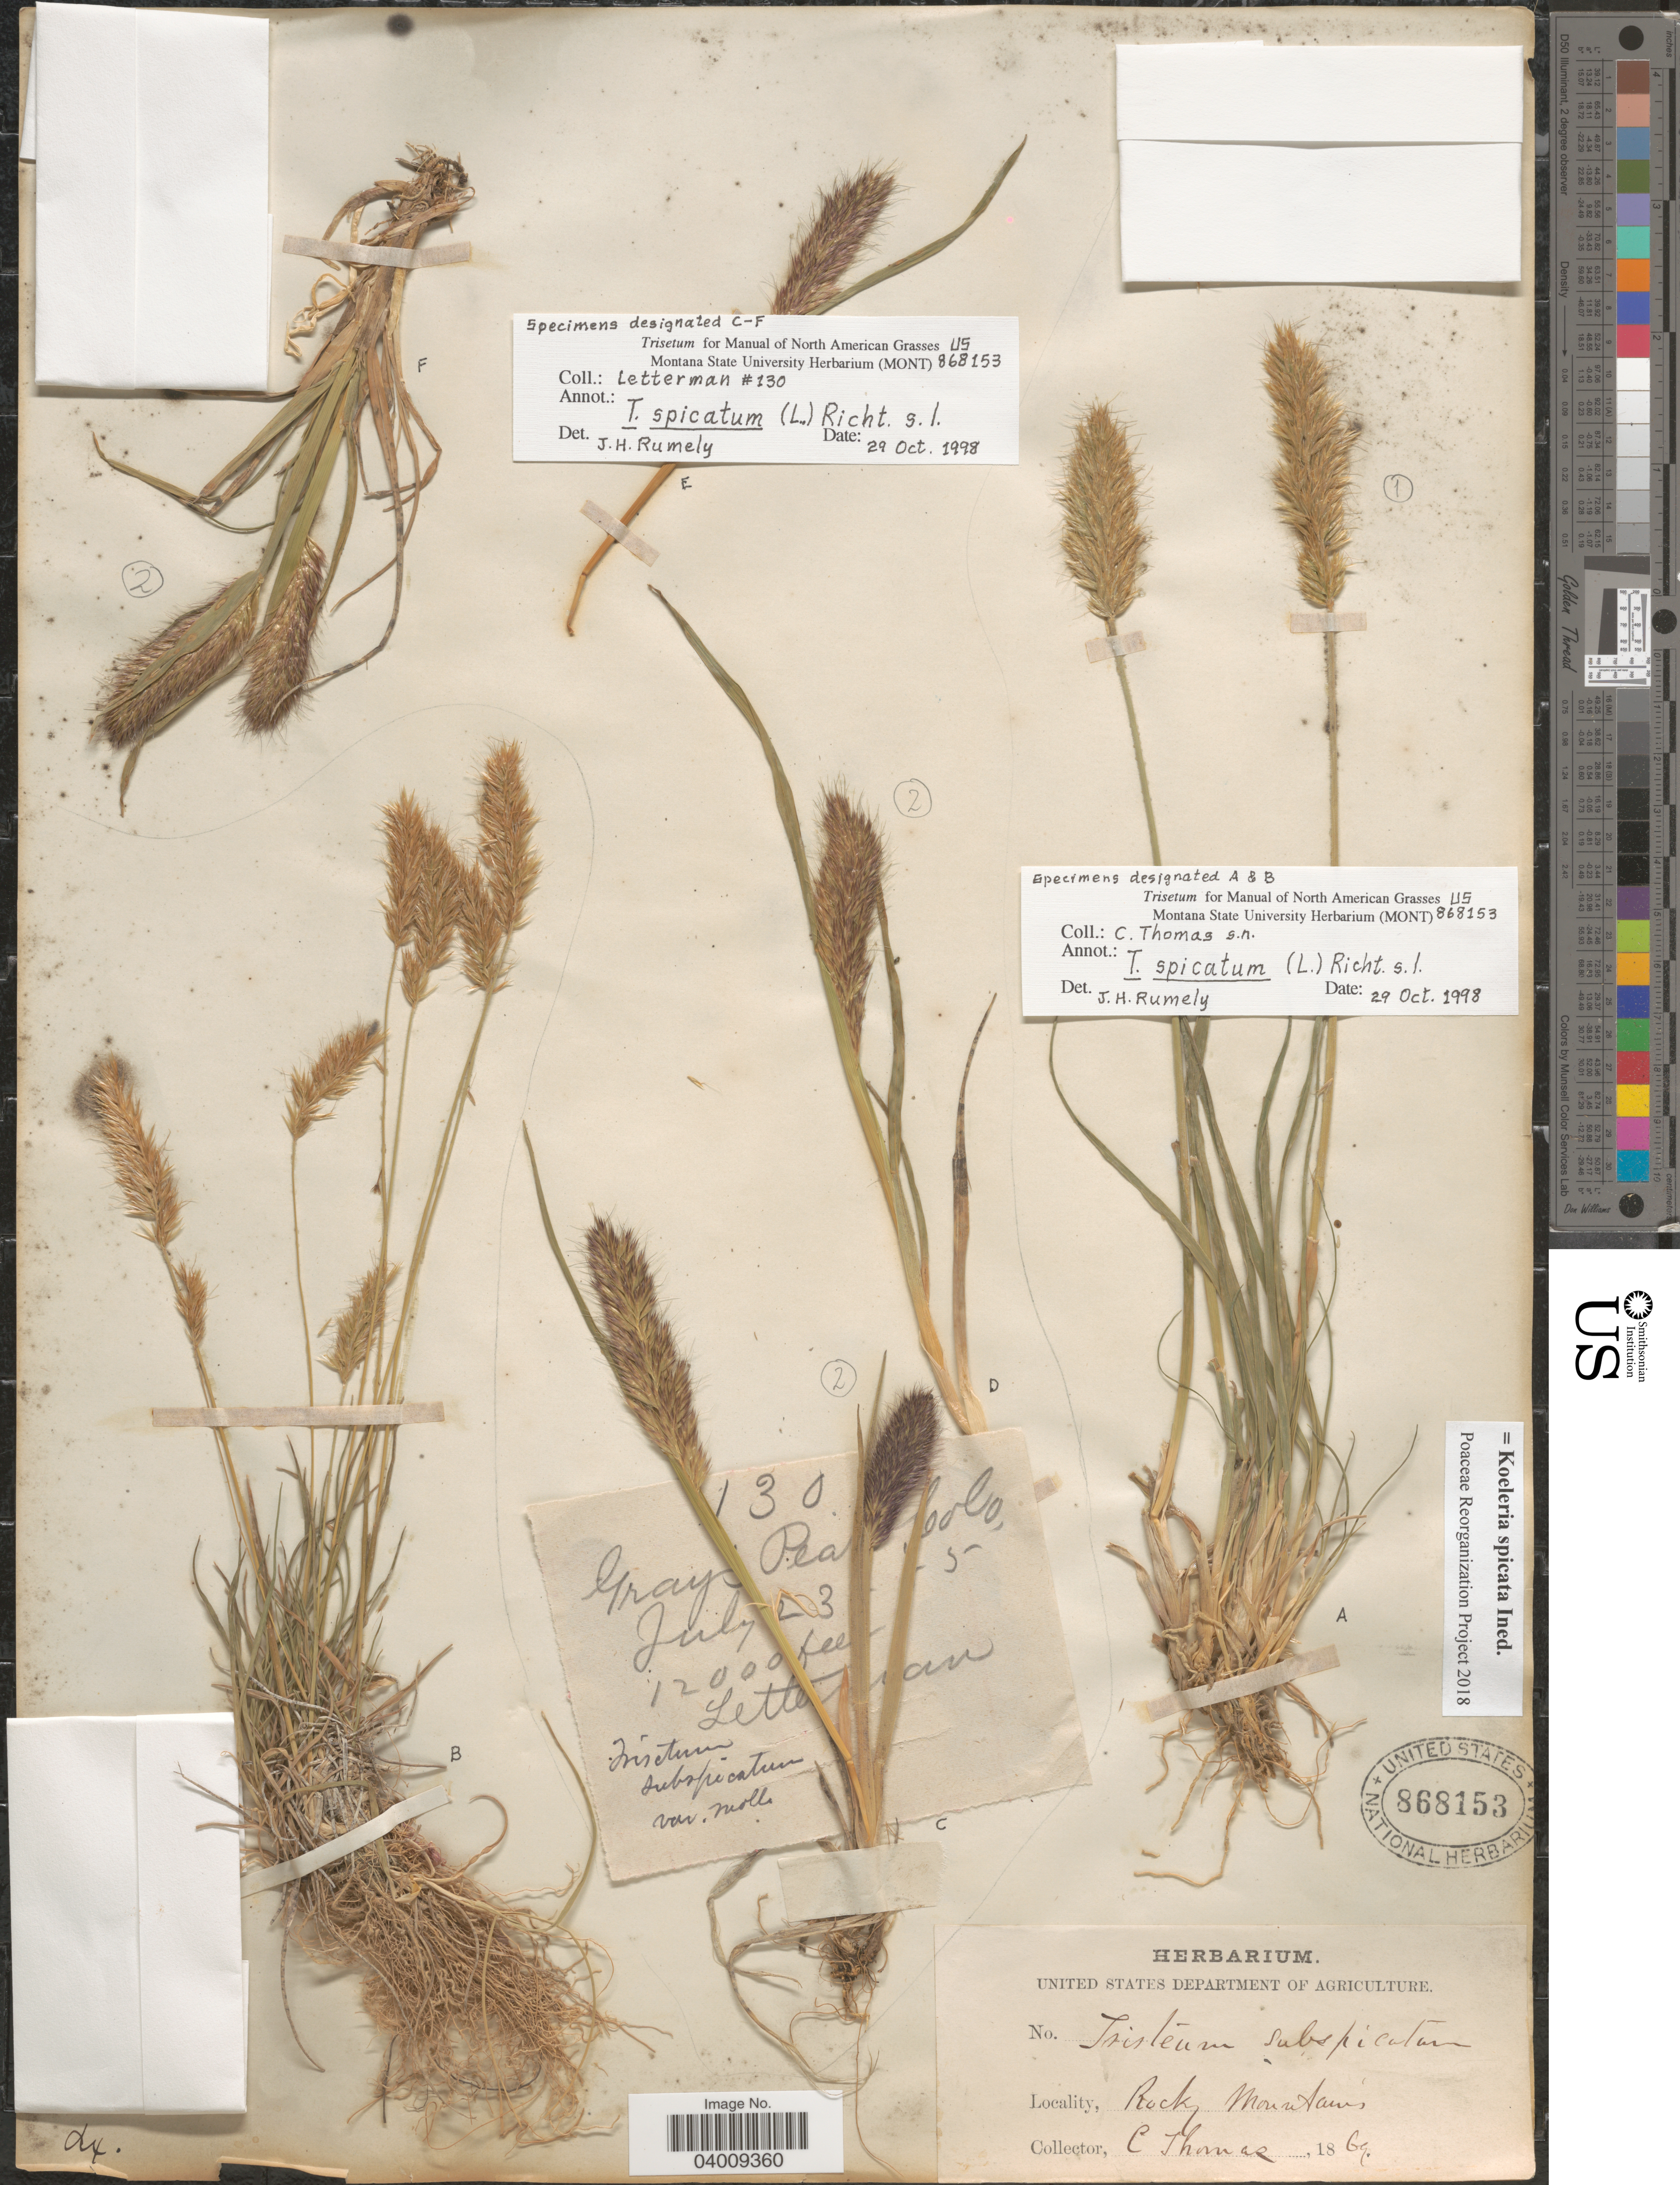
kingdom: Plantae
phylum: Tracheophyta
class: Liliopsida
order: Poales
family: Poaceae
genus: Koeleria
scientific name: Koeleria spicata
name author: (L.) Barberá et al.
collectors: C. Thomas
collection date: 1869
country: United States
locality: Rocky Mountains.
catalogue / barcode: US 868153-2